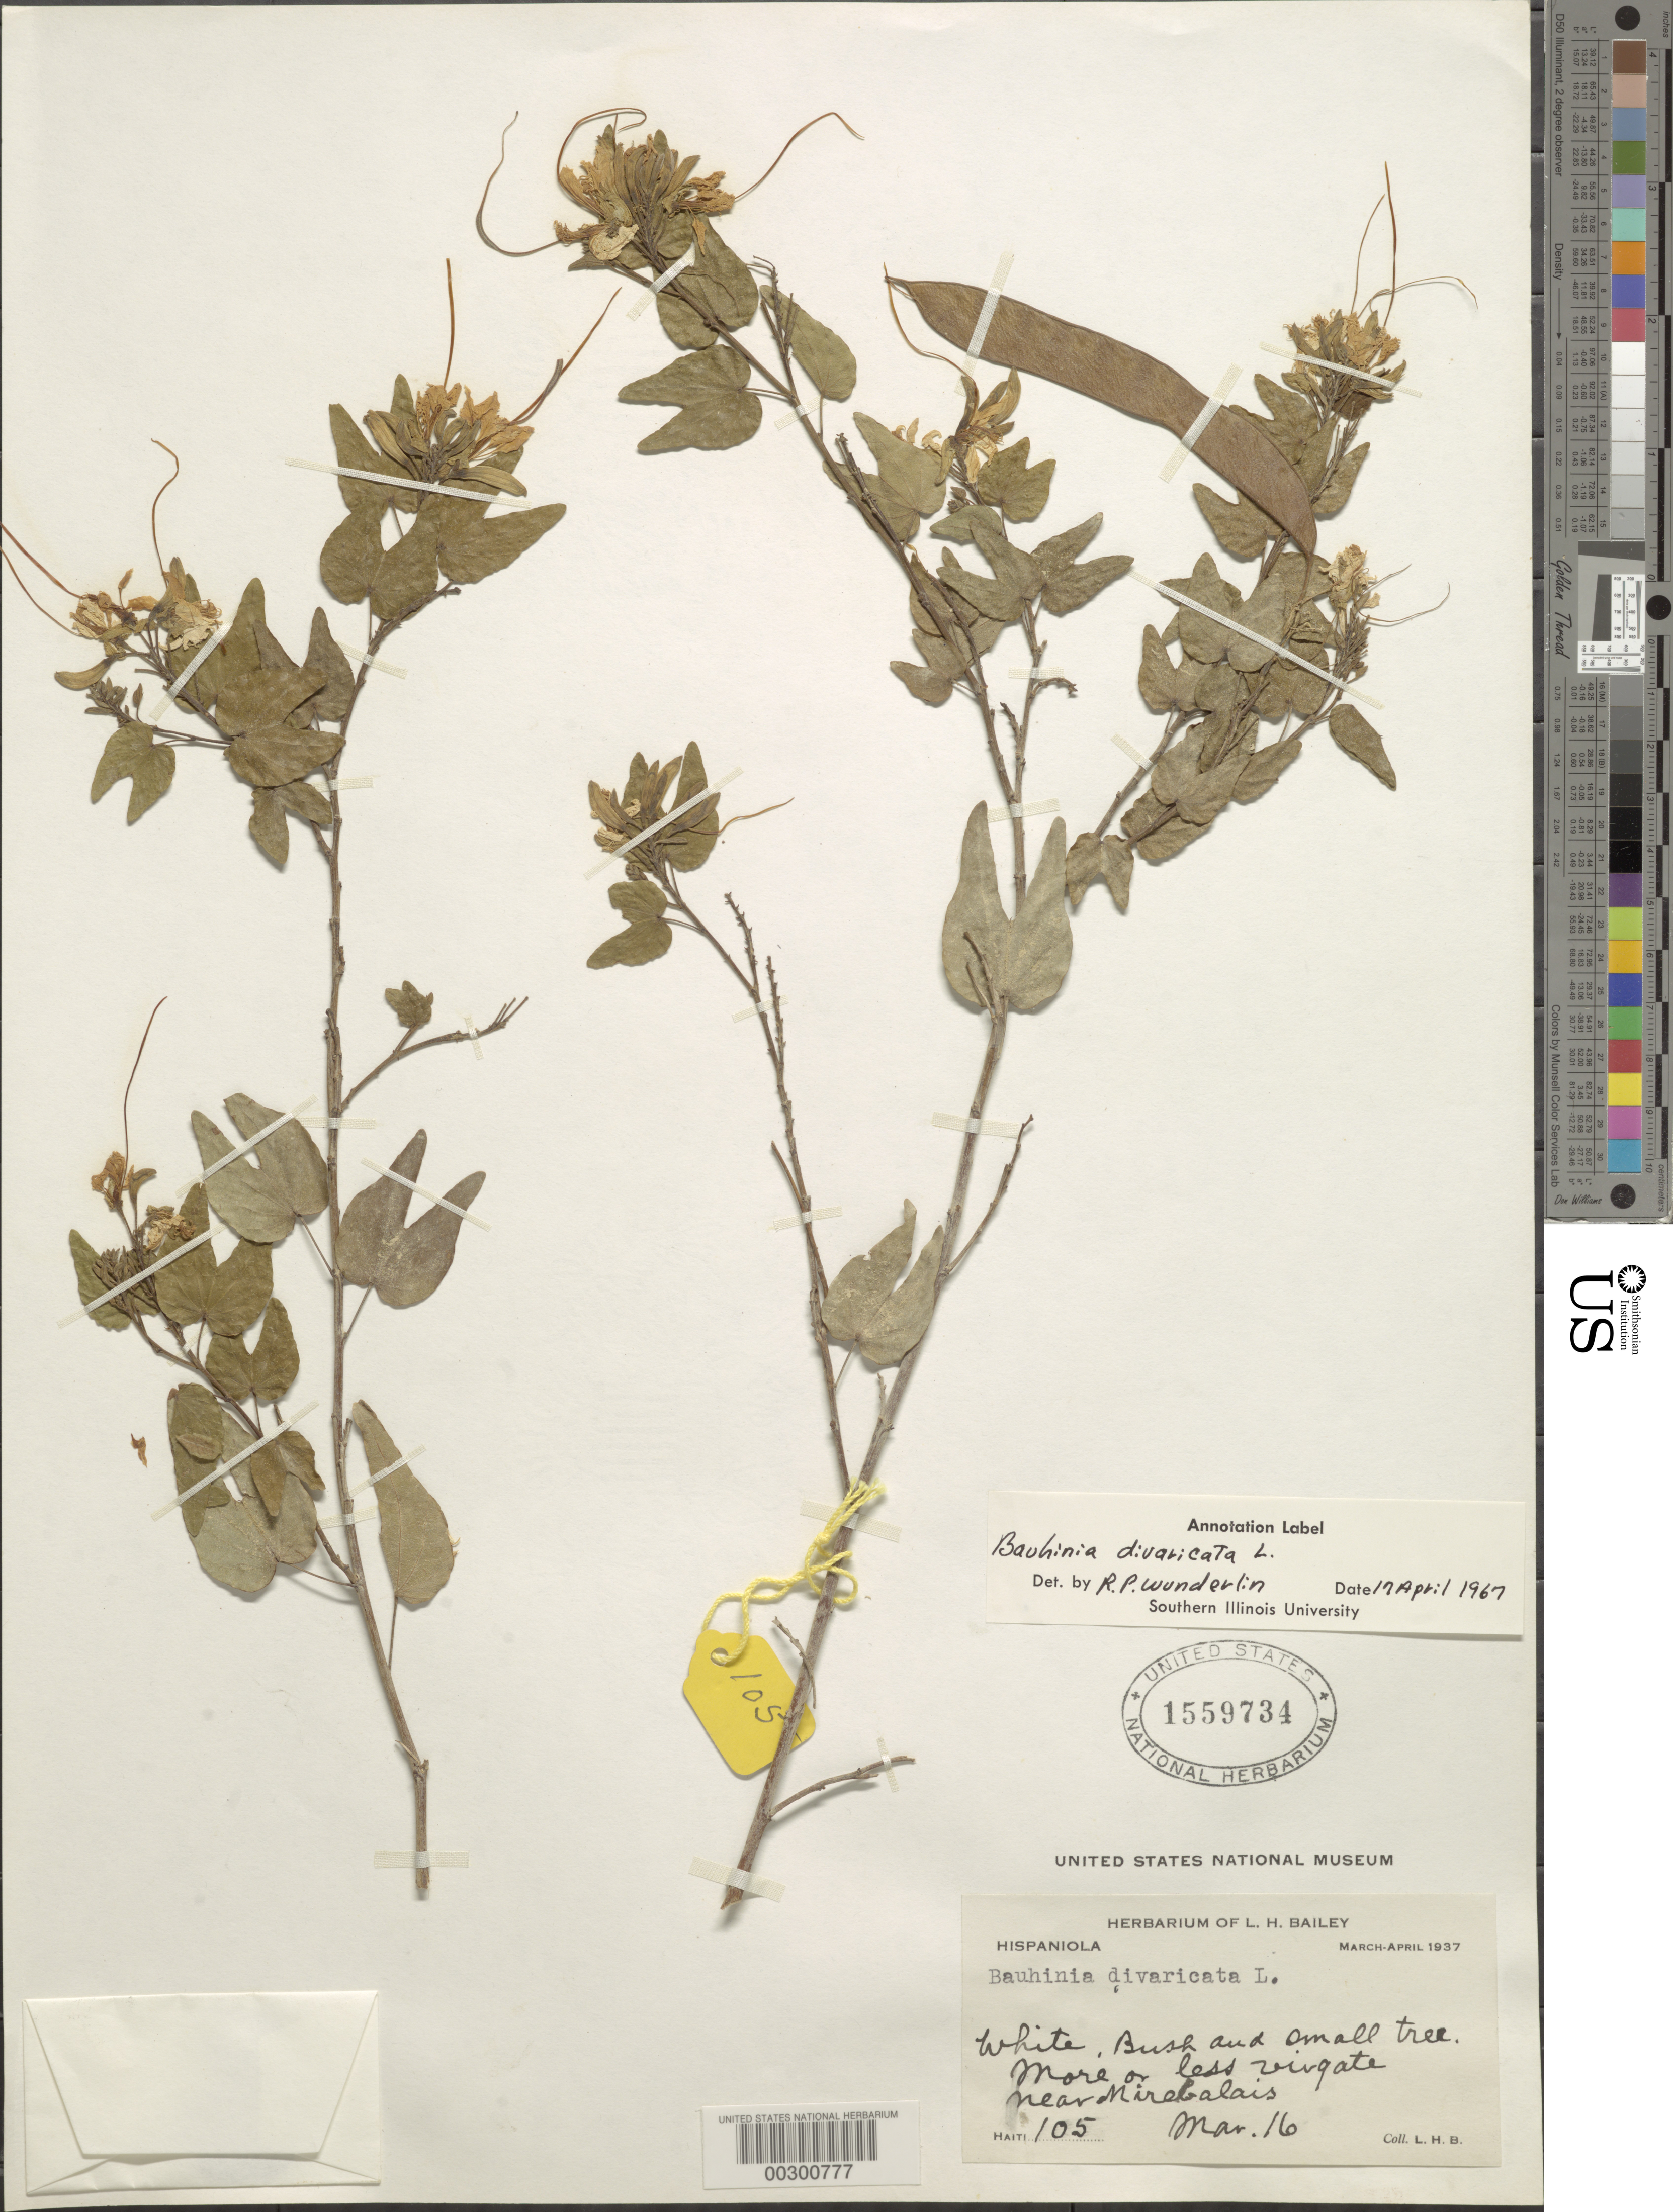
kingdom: Plantae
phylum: Tracheophyta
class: Magnoliopsida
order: Fabales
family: Fabaceae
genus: Bauhinia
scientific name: Bauhinia divaricata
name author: L.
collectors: L. H. Bailey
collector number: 105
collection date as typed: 16 Mar 1937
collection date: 1937-03-16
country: Dominican Republic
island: Hispaniola Island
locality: Near mirelalais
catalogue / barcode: US 1559734